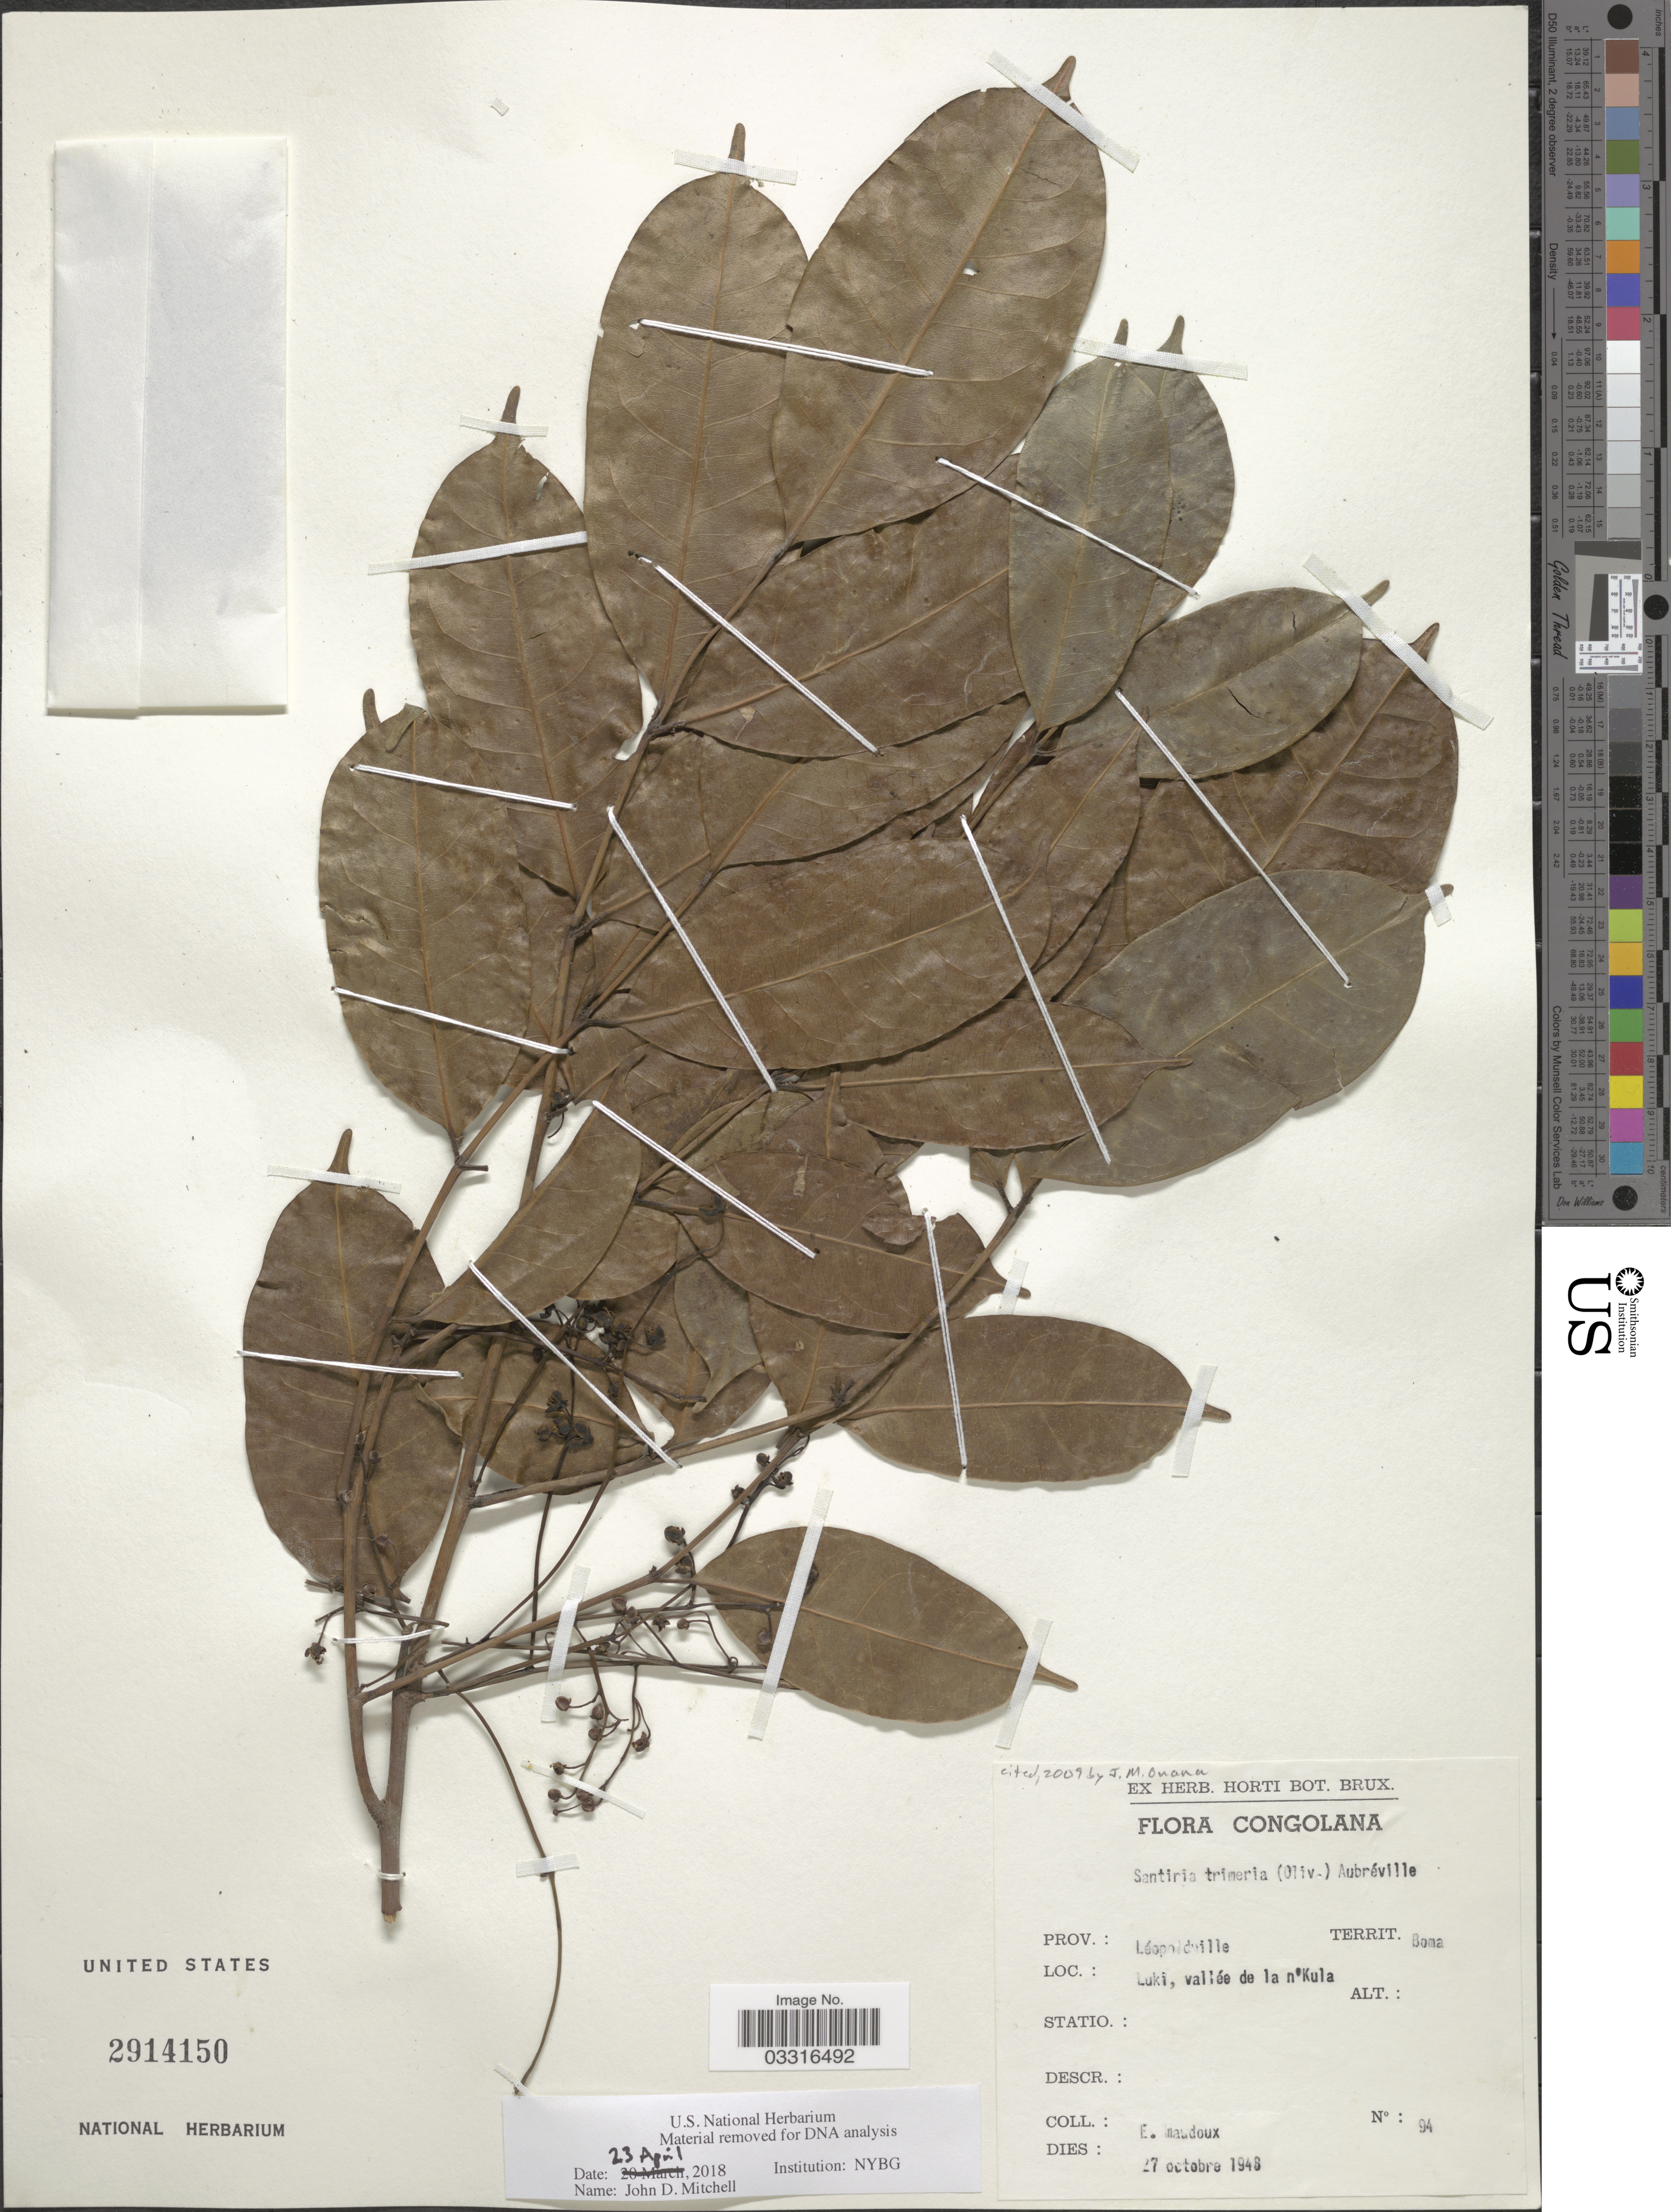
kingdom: Plantae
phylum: Tracheophyta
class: Magnoliopsida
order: Sapindales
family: Burseraceae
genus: Santiria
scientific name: Santiria trimera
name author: (Oliv.) Aubrév.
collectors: E. Maudoux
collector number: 94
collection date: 1948-10-27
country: Congo, Democratic Republic of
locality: Congolana. Prov.: Léopoldville, Territ. Boma. Luki, vallée de la n°Kula.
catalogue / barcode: US 2914150